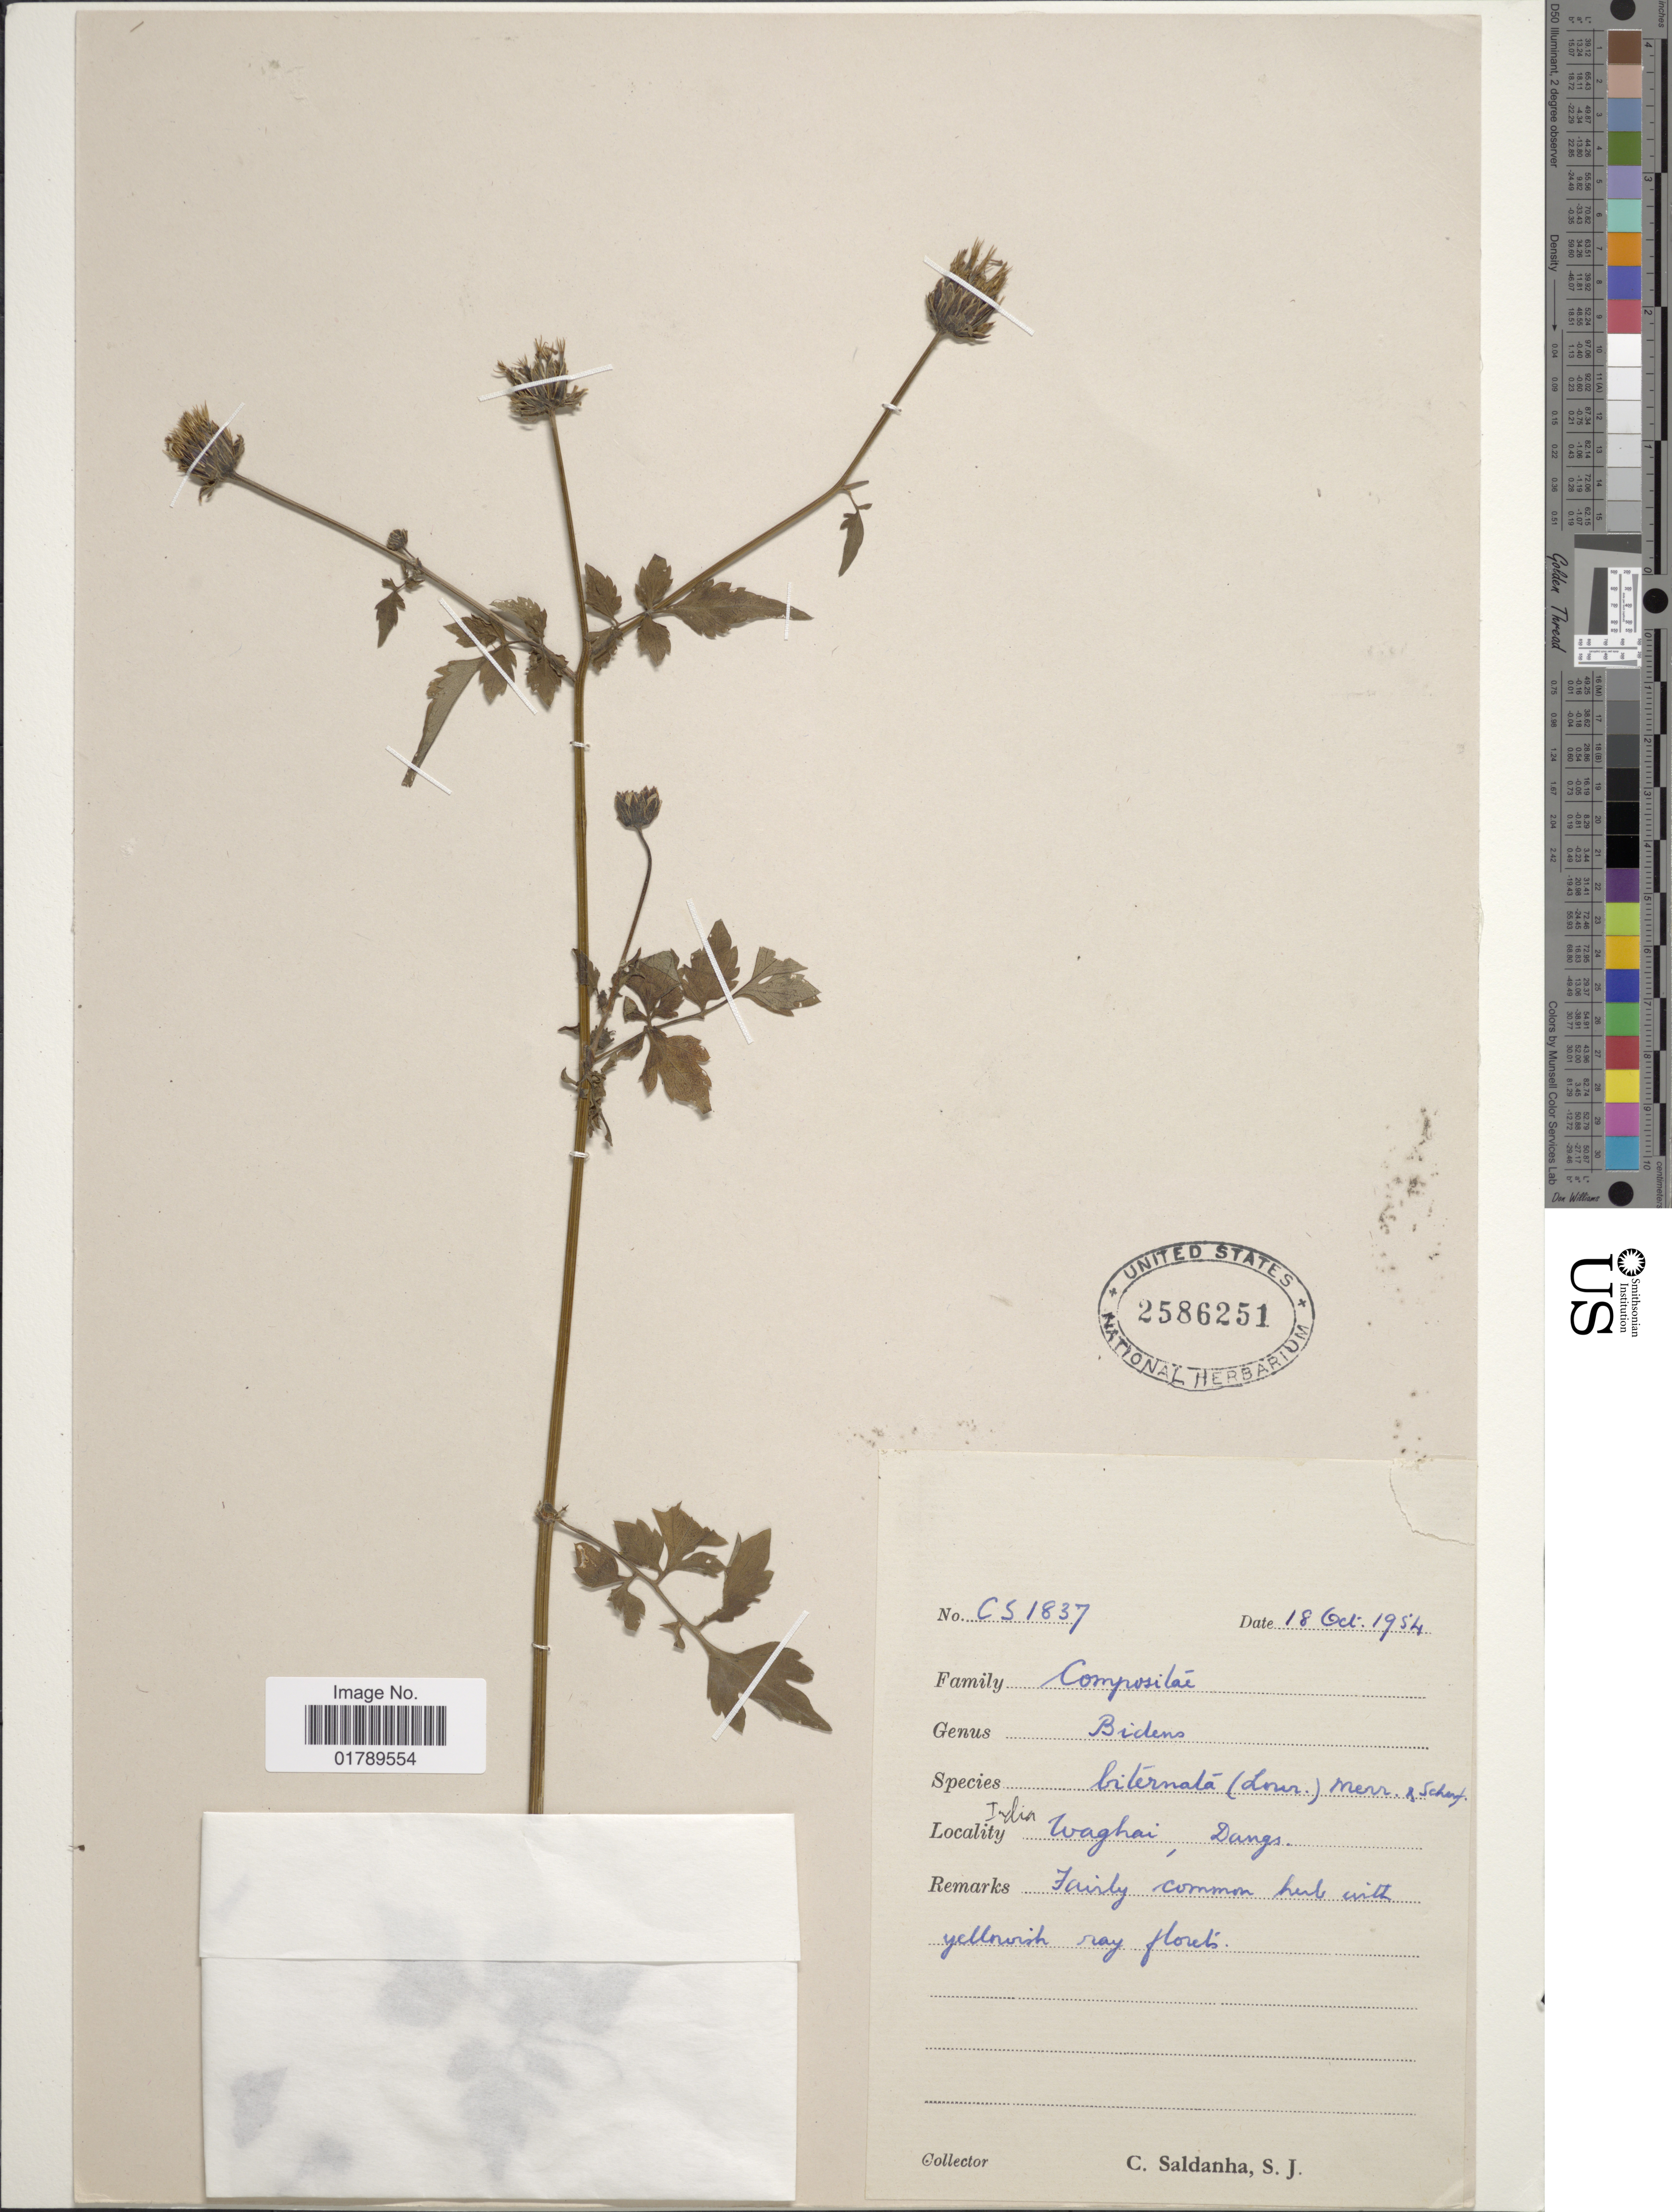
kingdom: Plantae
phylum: Tracheophyta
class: Magnoliopsida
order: Asterales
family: Asteraceae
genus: Bidens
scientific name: Bidens biternata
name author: (Lour.) Merr. & Sherff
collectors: C. Saldanha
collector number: CS1837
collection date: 1954-10-18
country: India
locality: Waghai, Dangs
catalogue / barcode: US 2586251